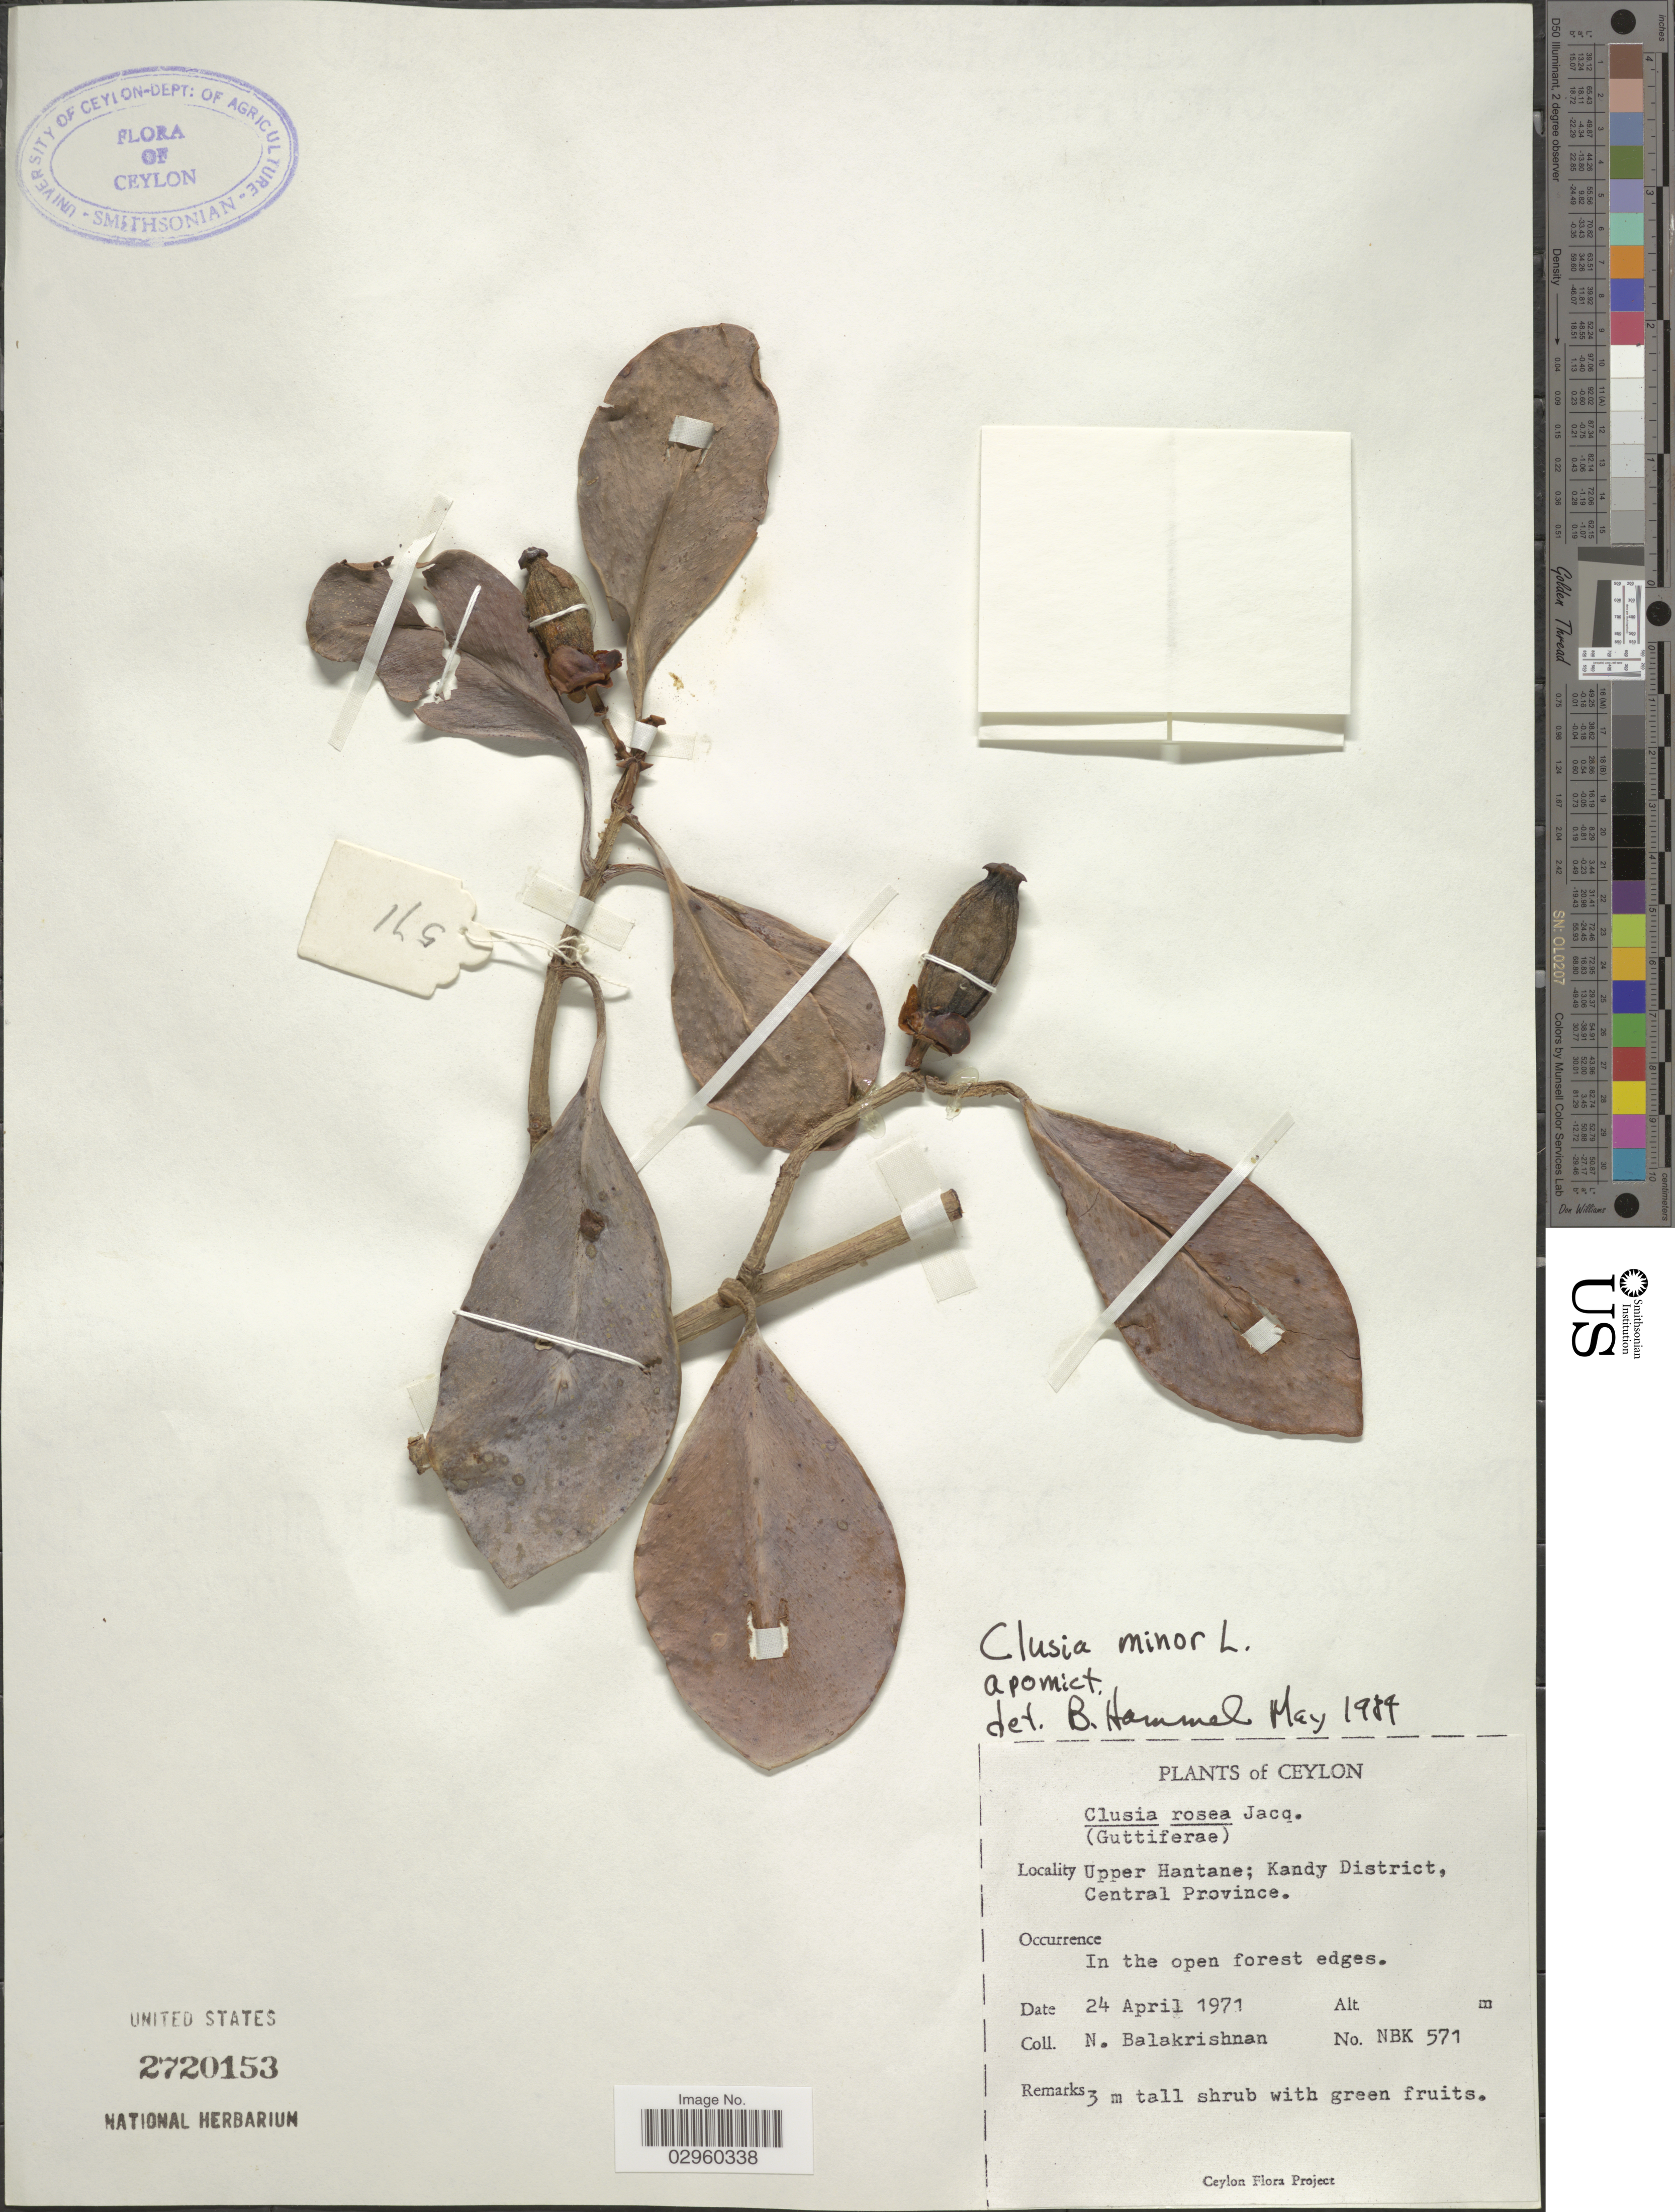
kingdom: Plantae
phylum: Tracheophyta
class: Magnoliopsida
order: Malpighiales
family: Clusiaceae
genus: Clusia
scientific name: Clusia minor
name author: L.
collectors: N. Balakrishnan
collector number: NBK571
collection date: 1971-04-24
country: Sri Lanka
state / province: Central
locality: Upper Hantane; Kandy District, Central Province.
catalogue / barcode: US 2720153